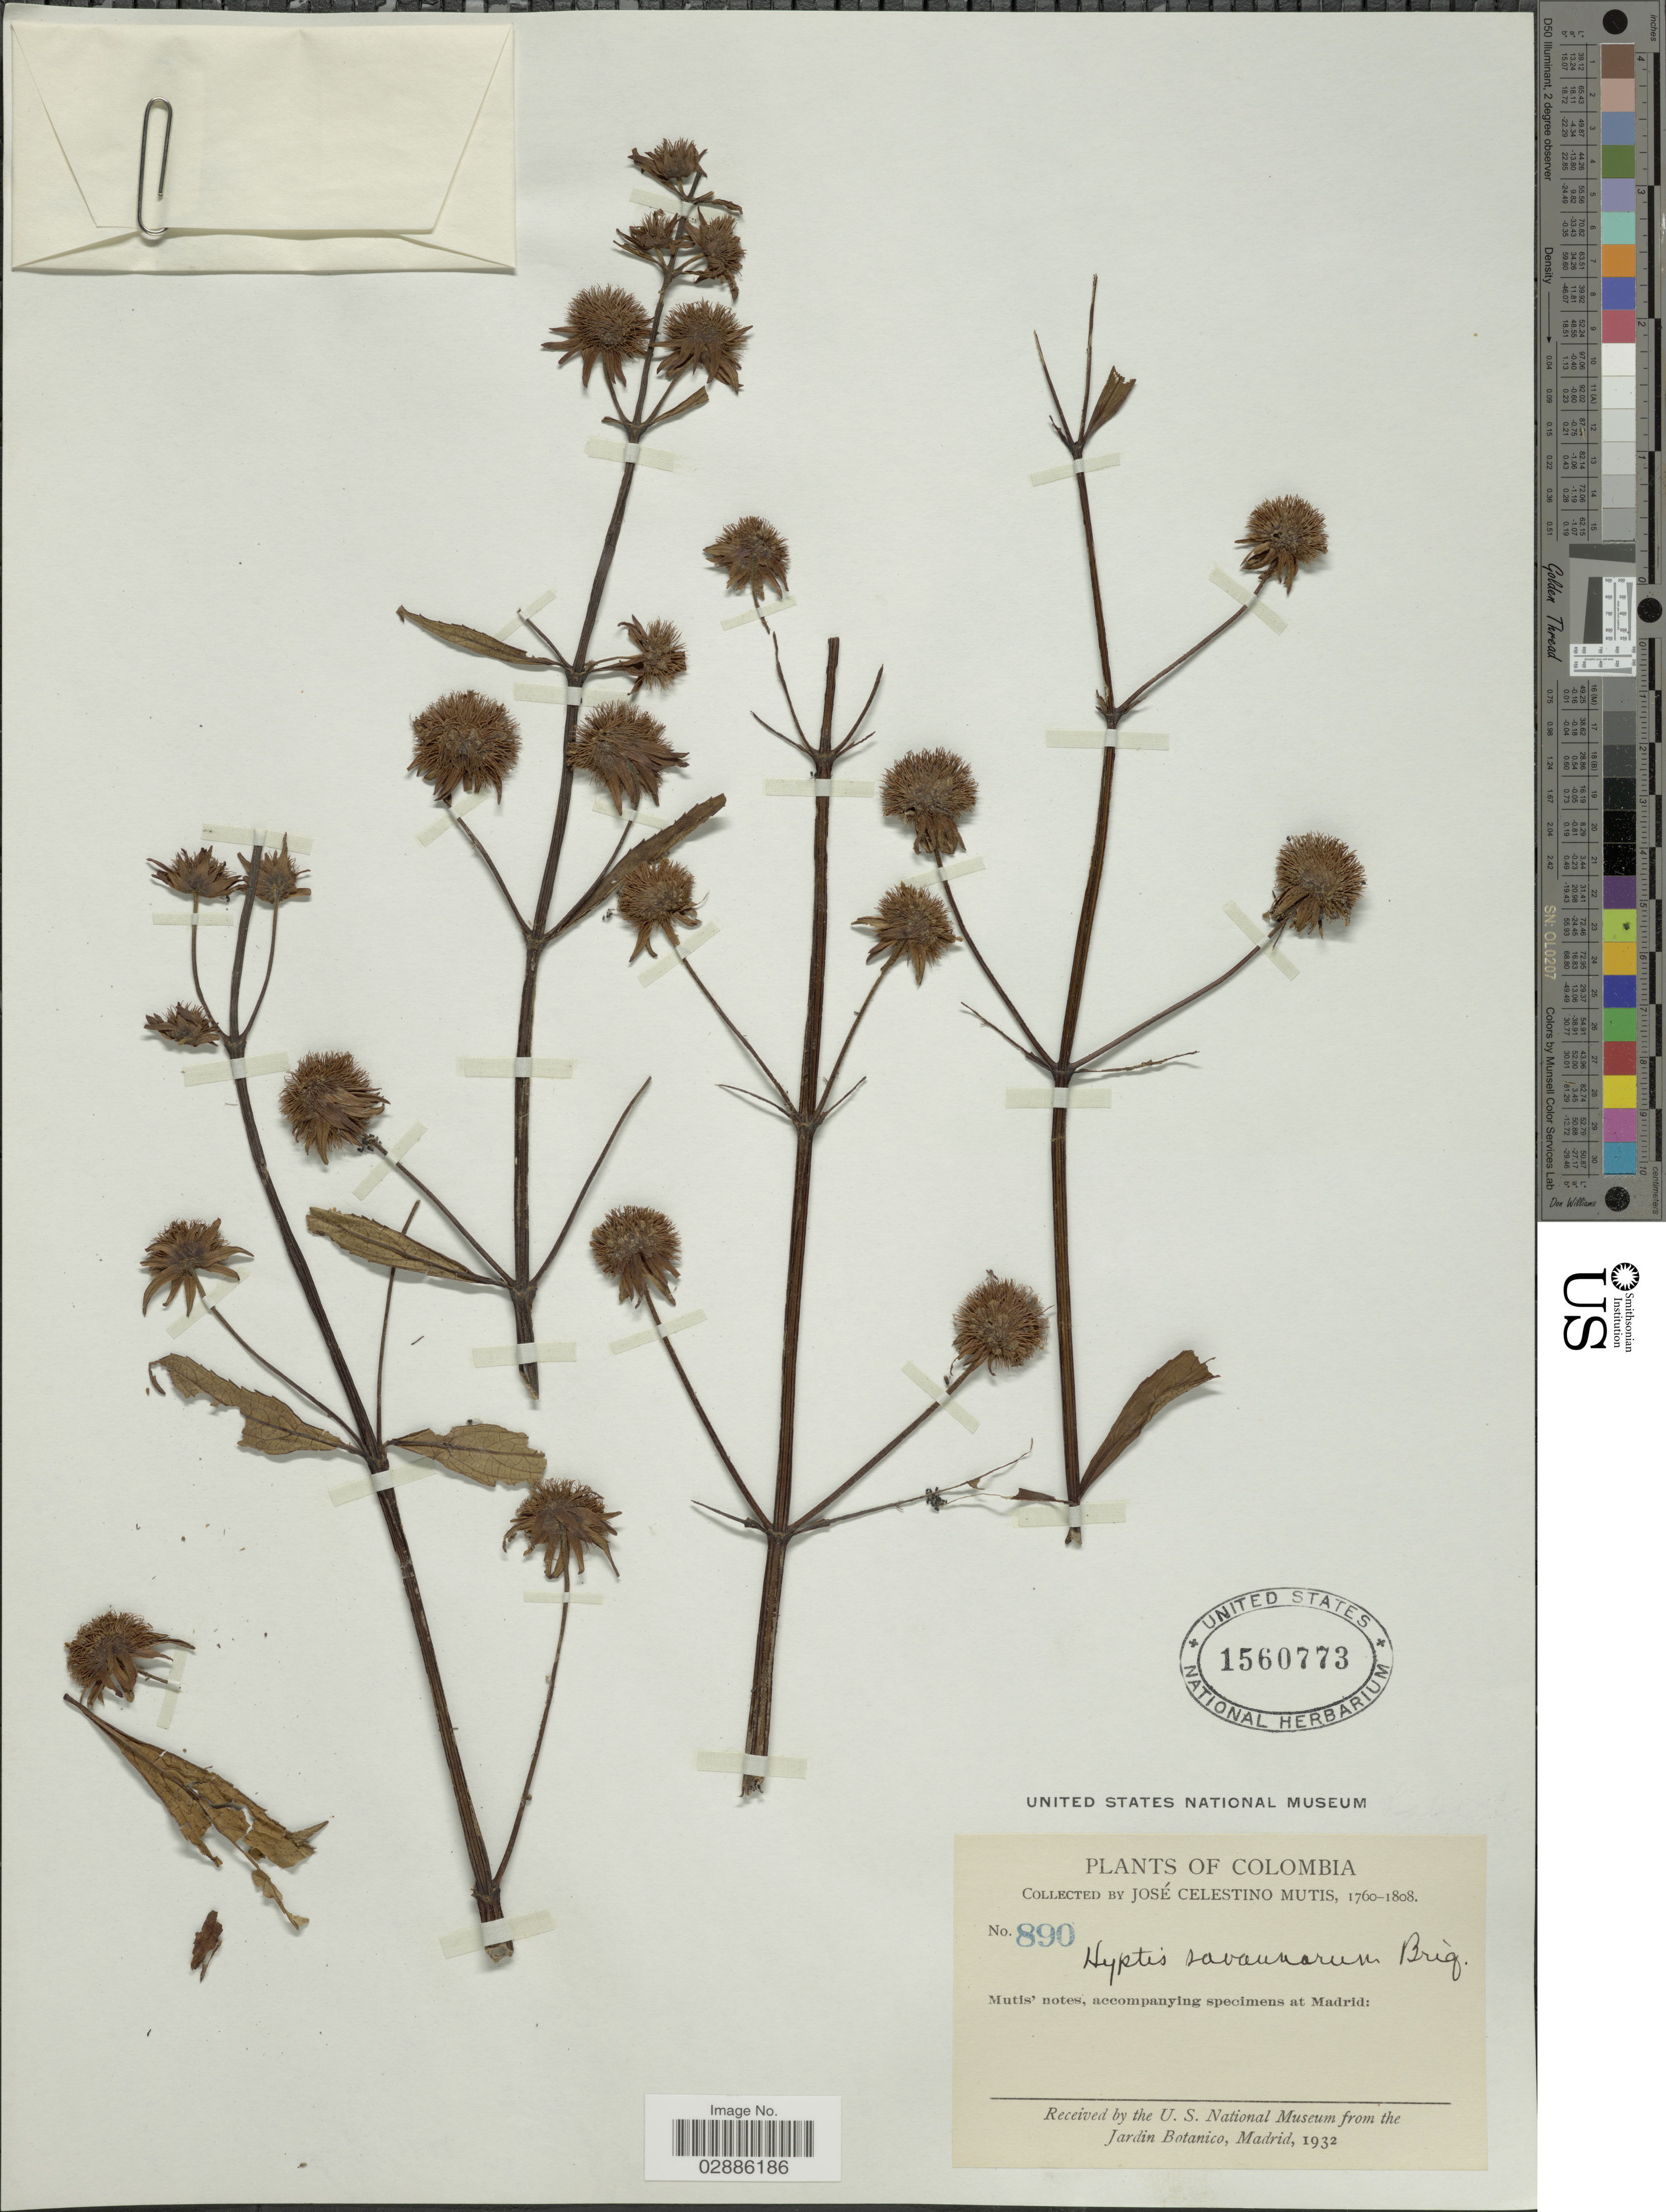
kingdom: Plantae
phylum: Tracheophyta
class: Magnoliopsida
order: Lamiales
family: Lamiaceae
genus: Hyptis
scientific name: Hyptis savannarum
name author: Briq.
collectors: J. C. B. Mutis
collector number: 890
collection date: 1760/1808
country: Colombia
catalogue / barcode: US 1560773